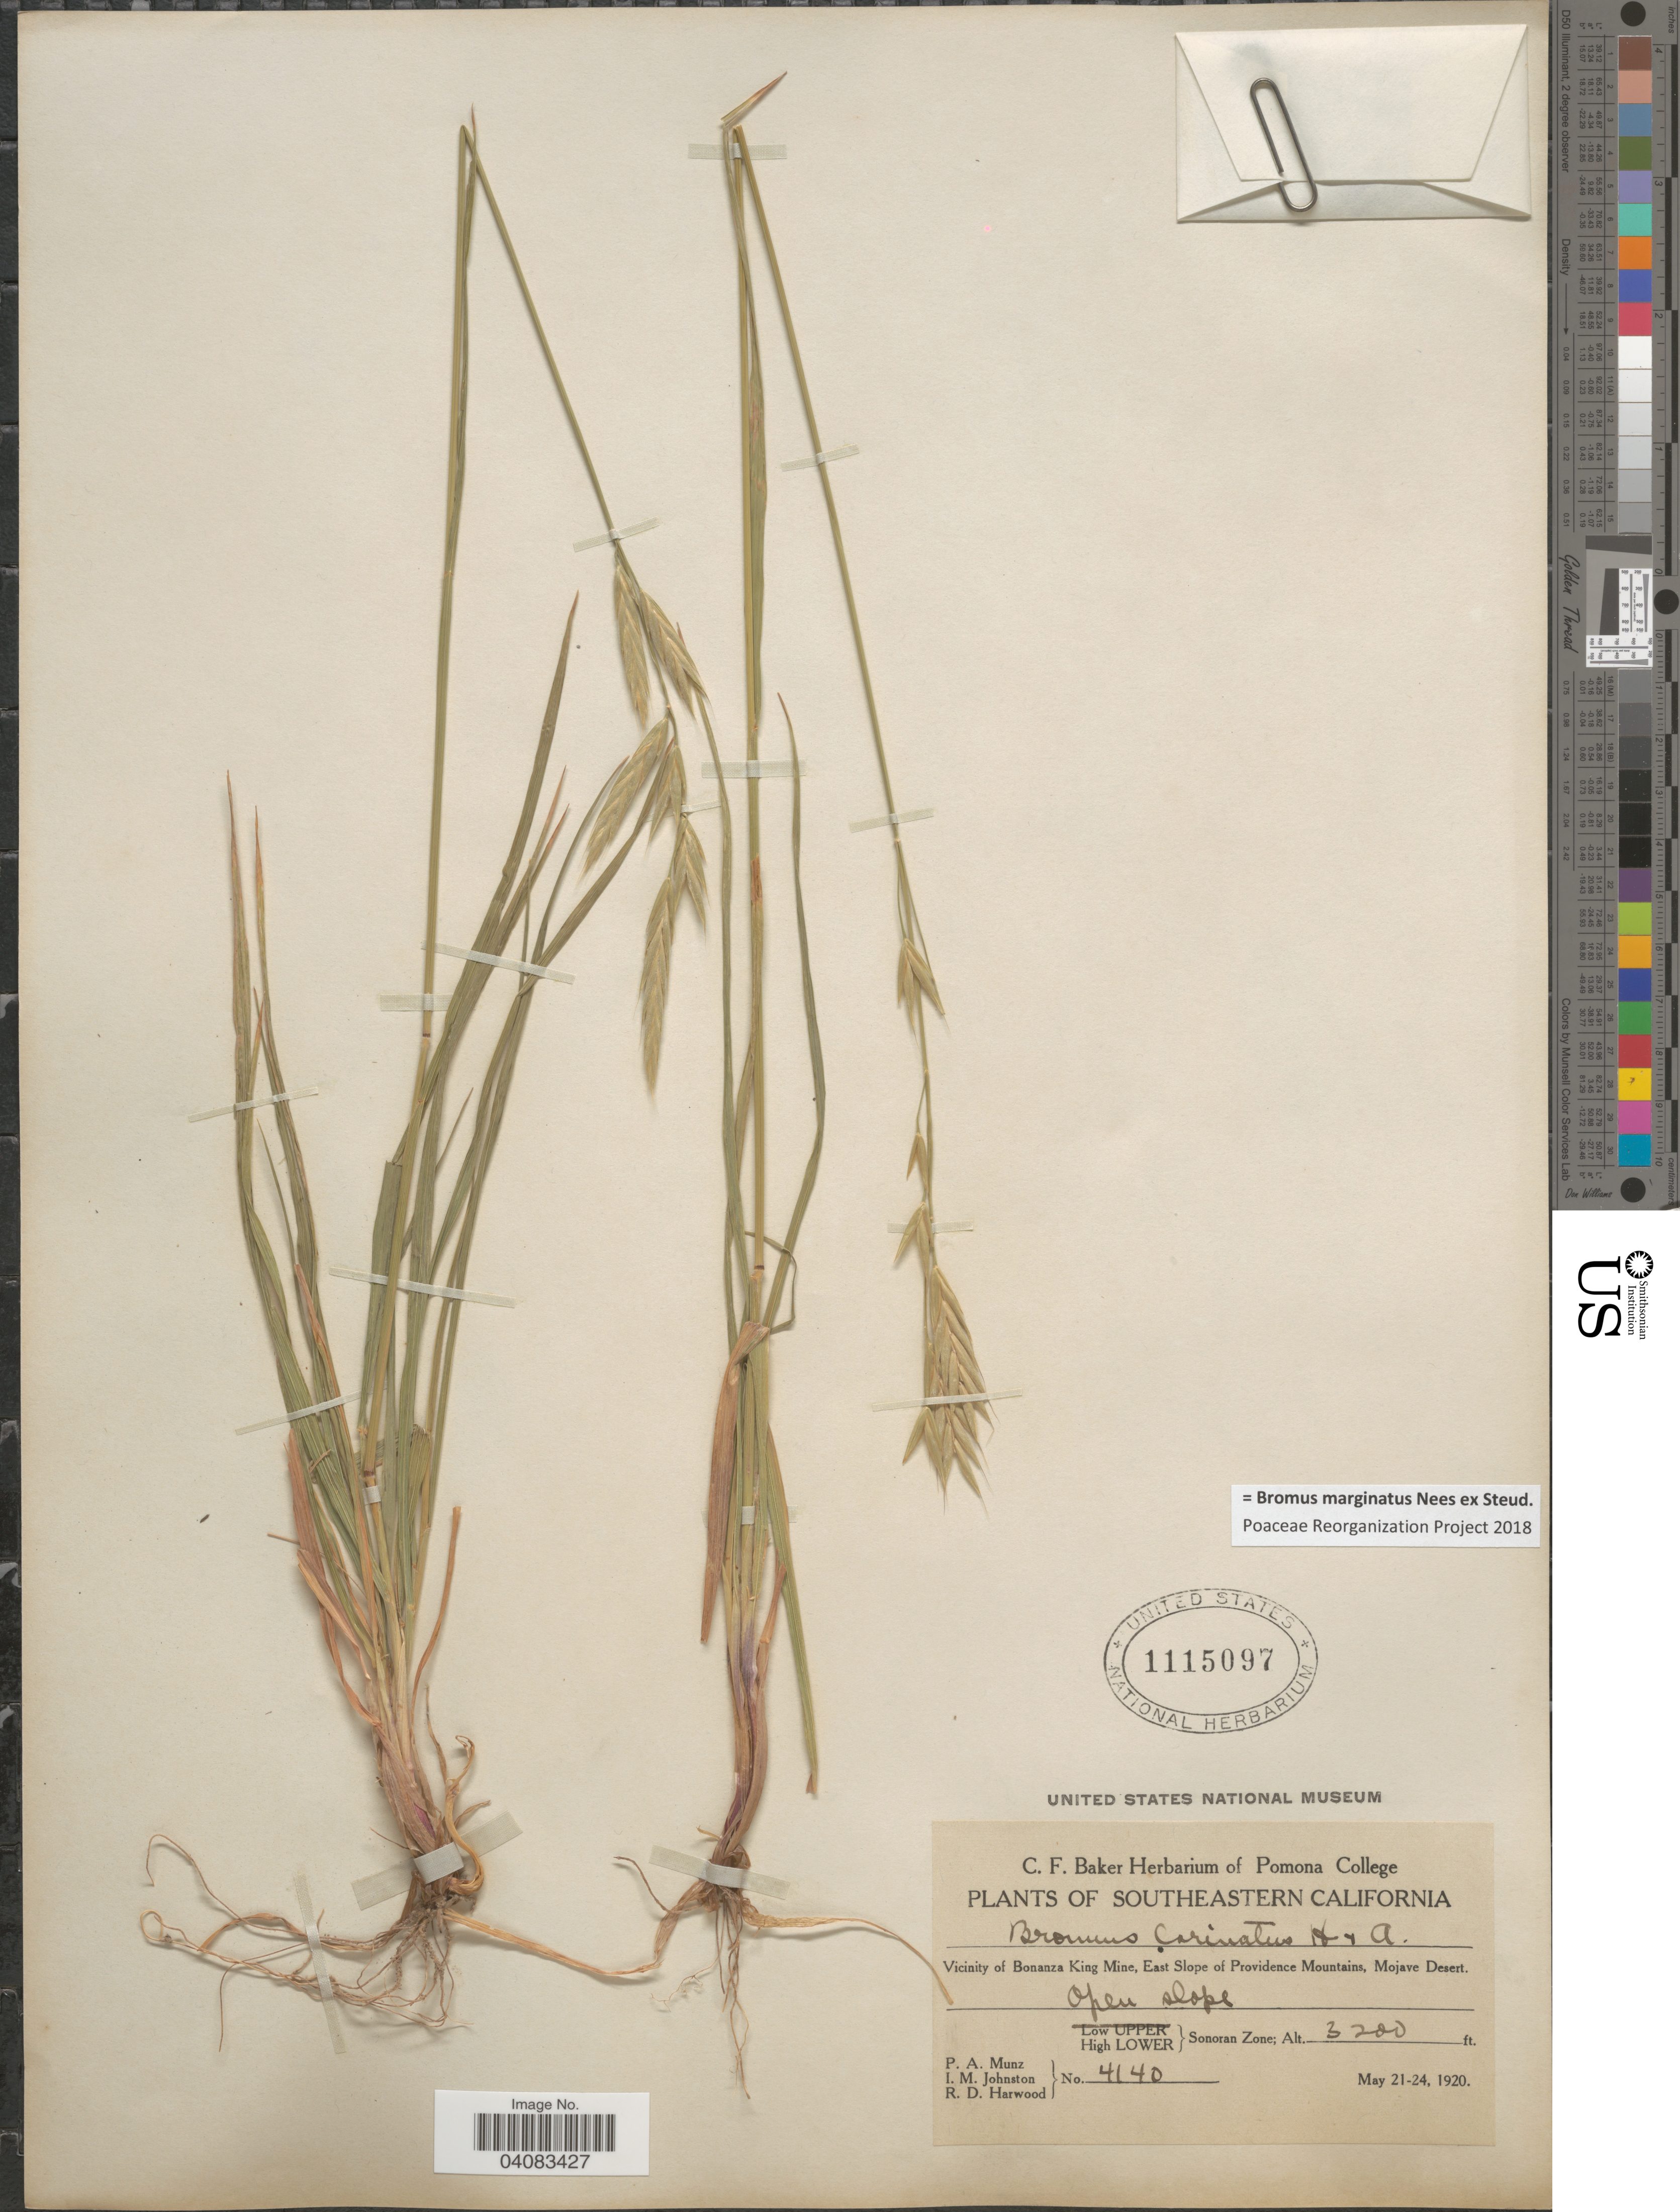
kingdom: Plantae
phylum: Tracheophyta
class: Liliopsida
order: Poales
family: Poaceae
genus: Bromus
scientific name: Bromus marginatus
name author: Nees ex Steud.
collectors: P. A. Munz, I.M. Johnston & R. Harwood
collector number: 4140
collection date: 1920-05-21/1920-05-24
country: United States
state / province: California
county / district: San Bernardino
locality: Southeastern California. Vicinity of Bonanza King Mine, East Slope of Providence Mountains, Mojave Desert. Open slope. High Lower Sonoran Zone.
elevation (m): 975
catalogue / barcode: US 1115097